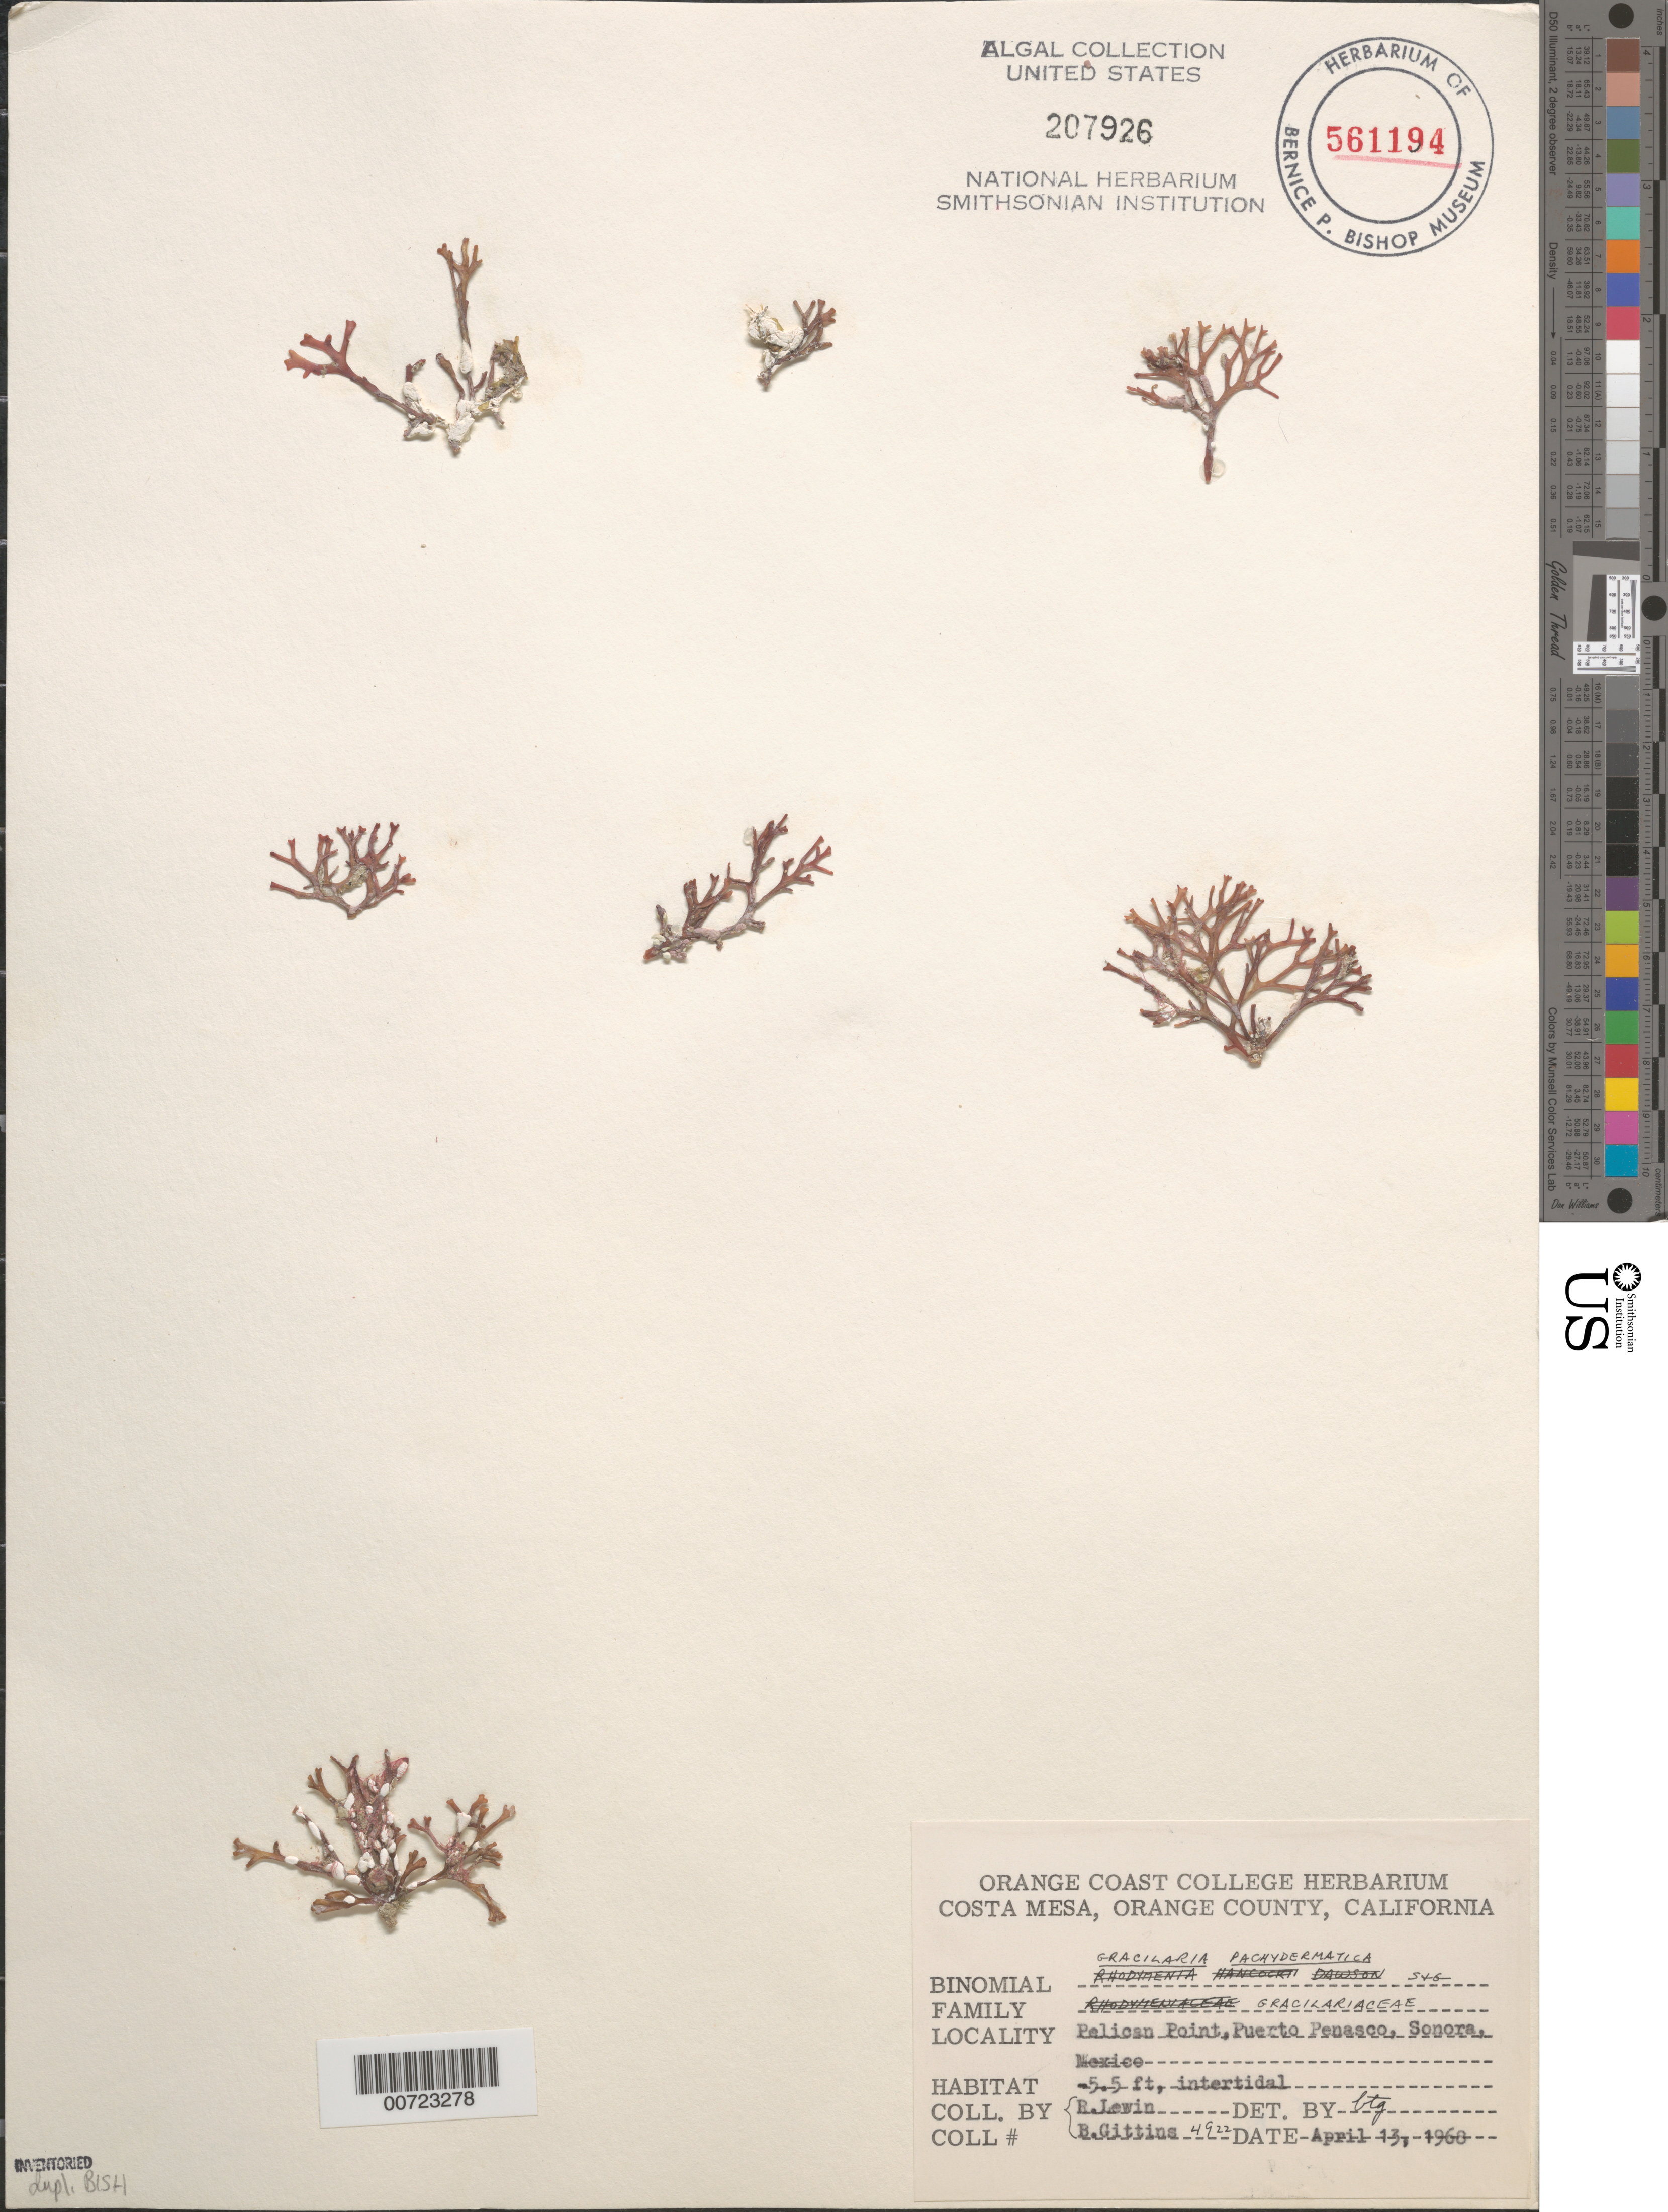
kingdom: Plantae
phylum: Rhodophyta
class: Florideophyceae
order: Gracilariales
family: Gracilariaceae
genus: Gracilaria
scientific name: Gracilaria pachydermatica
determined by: Gittins, B. T.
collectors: R. Lewin & B. Gittens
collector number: BTG 4922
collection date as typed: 13 Apr 1968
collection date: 1968-04-13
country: Mexico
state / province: Sonora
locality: Punta Pelicano (Pelican Point), Puerto Penasco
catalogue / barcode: US 207926